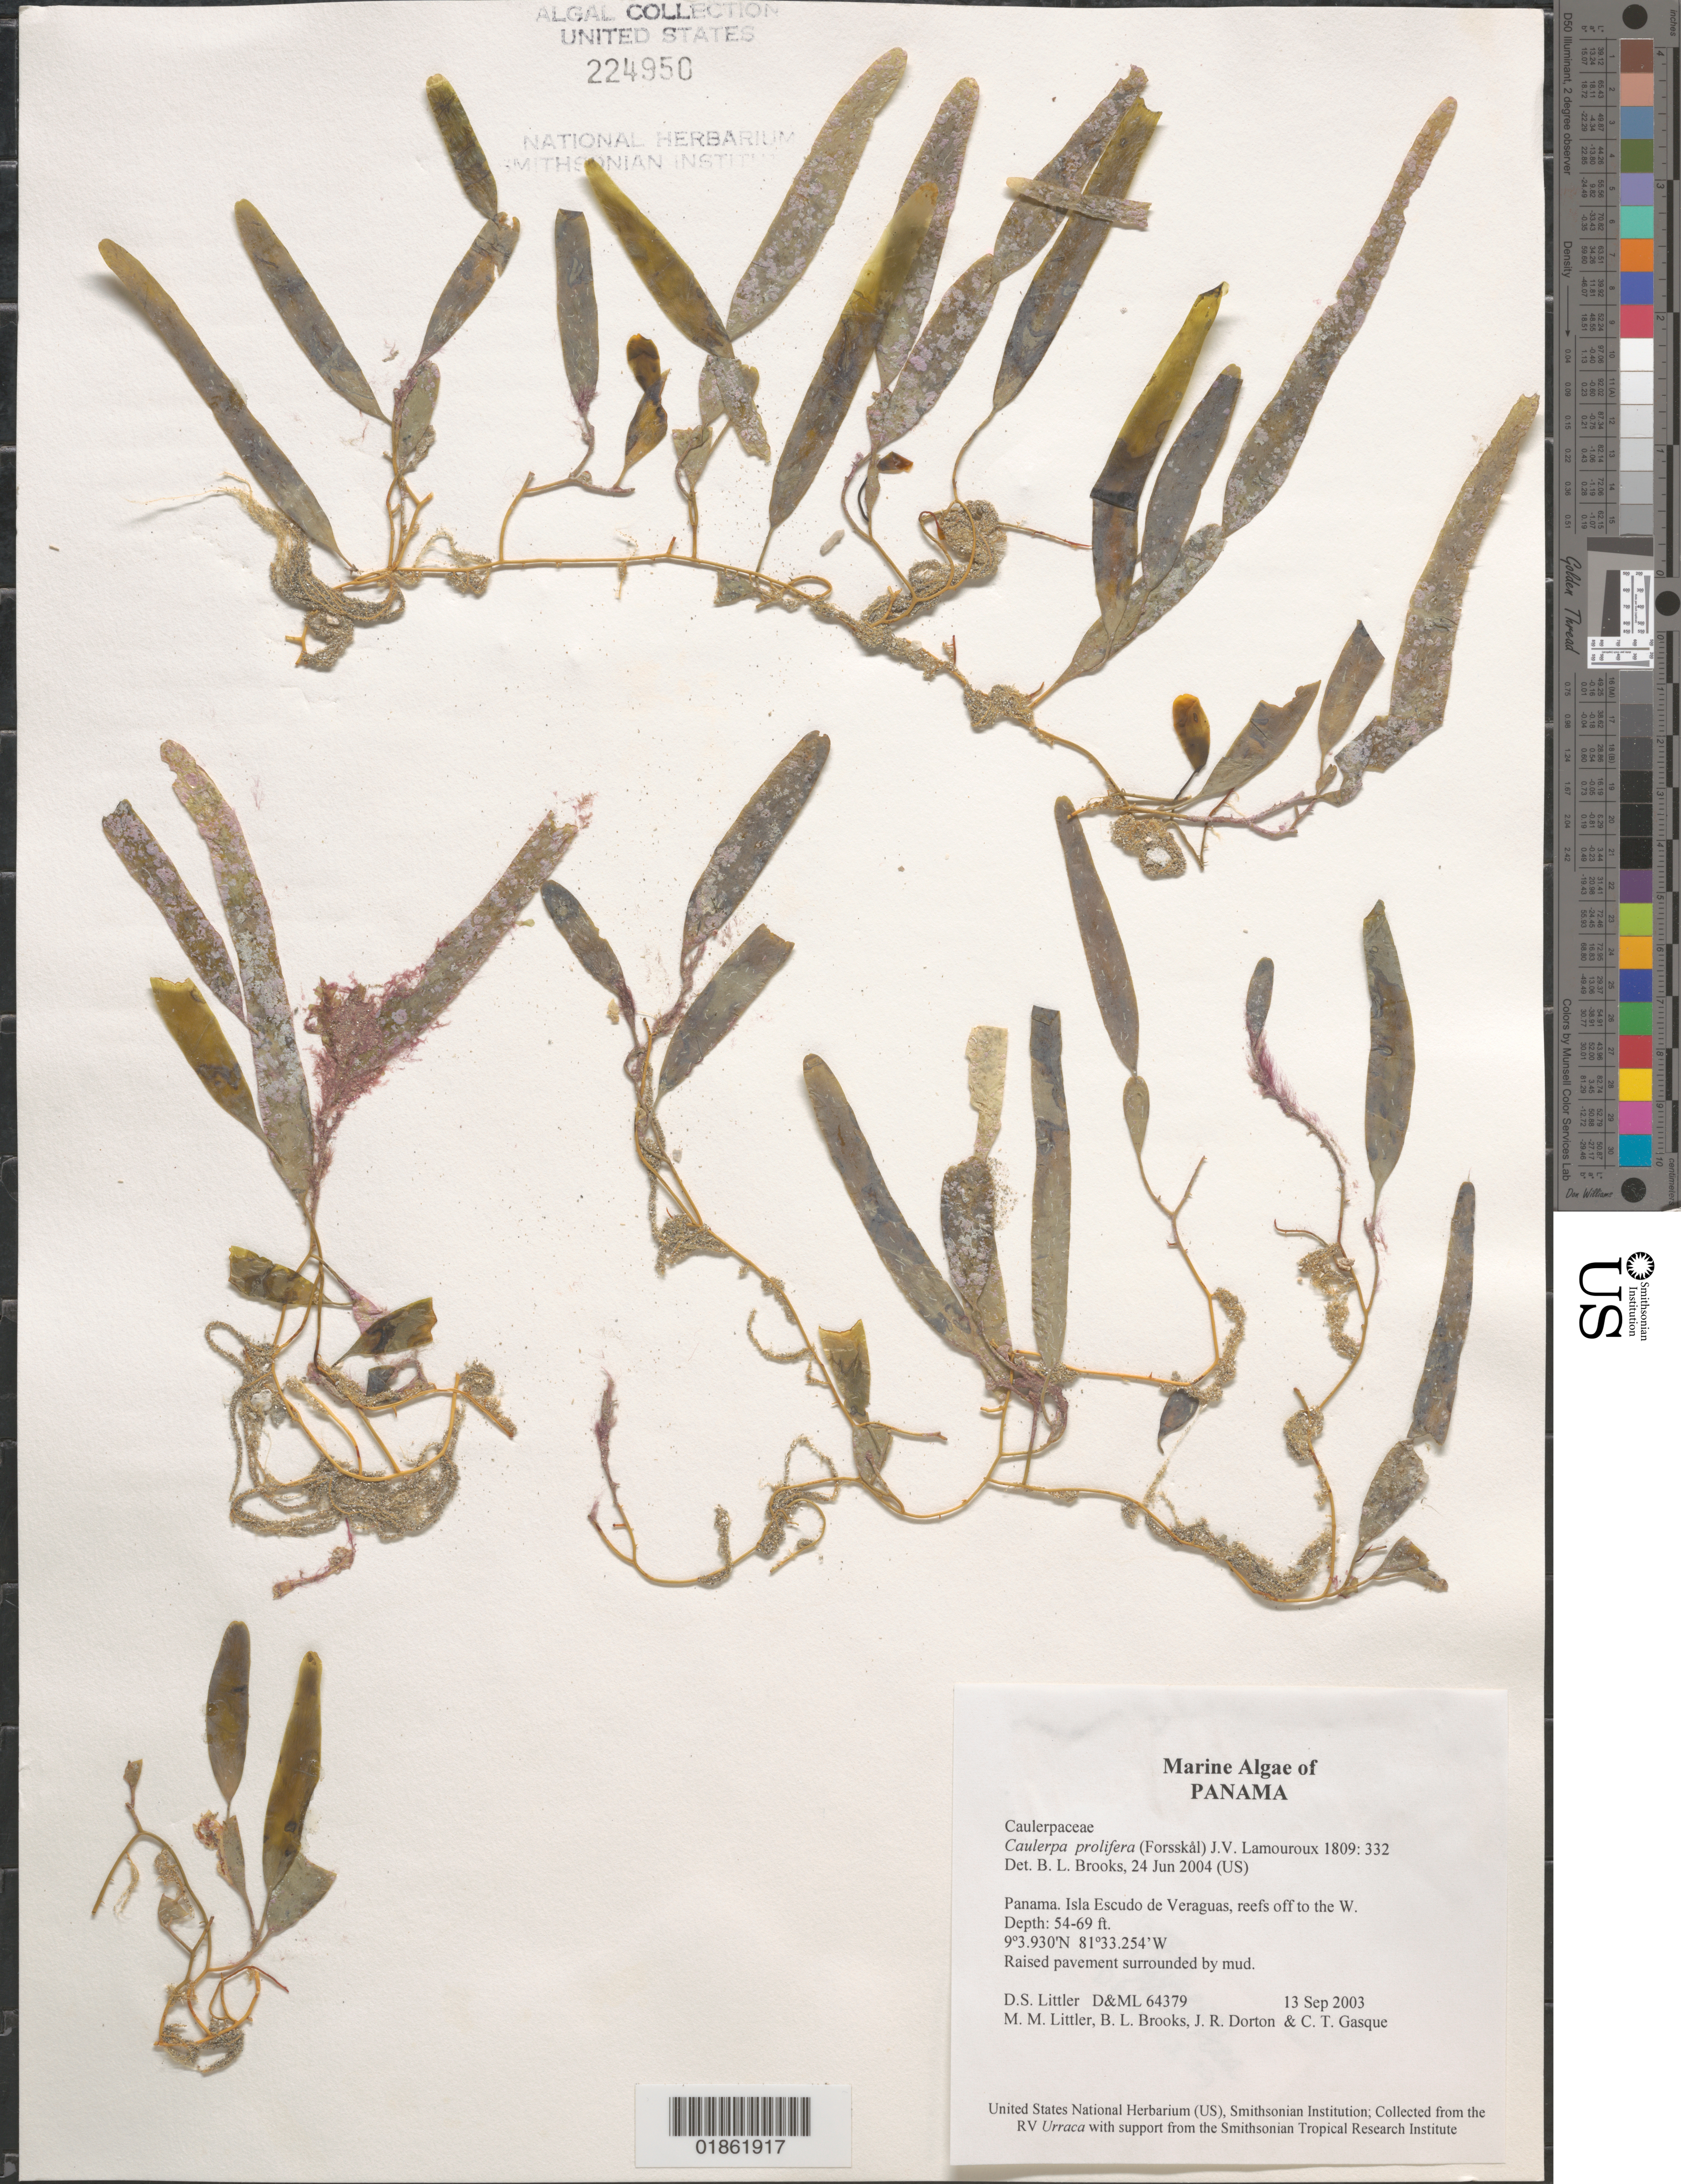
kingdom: Plantae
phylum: Chlorophyta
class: Ulvophyceae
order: Bryopsidales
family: Caulerpaceae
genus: Caulerpa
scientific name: Caulerpa prolifera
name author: (Forssk.) J.V.Lamouroux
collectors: M. M. Littler, D. S. Littler & B. Brooks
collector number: D&ML 64379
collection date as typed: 13 Sep 2003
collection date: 2003-09-13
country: Panama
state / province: Bocas del Toro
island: Escudo de Veraguas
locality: Rubble flat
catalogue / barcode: US 224950